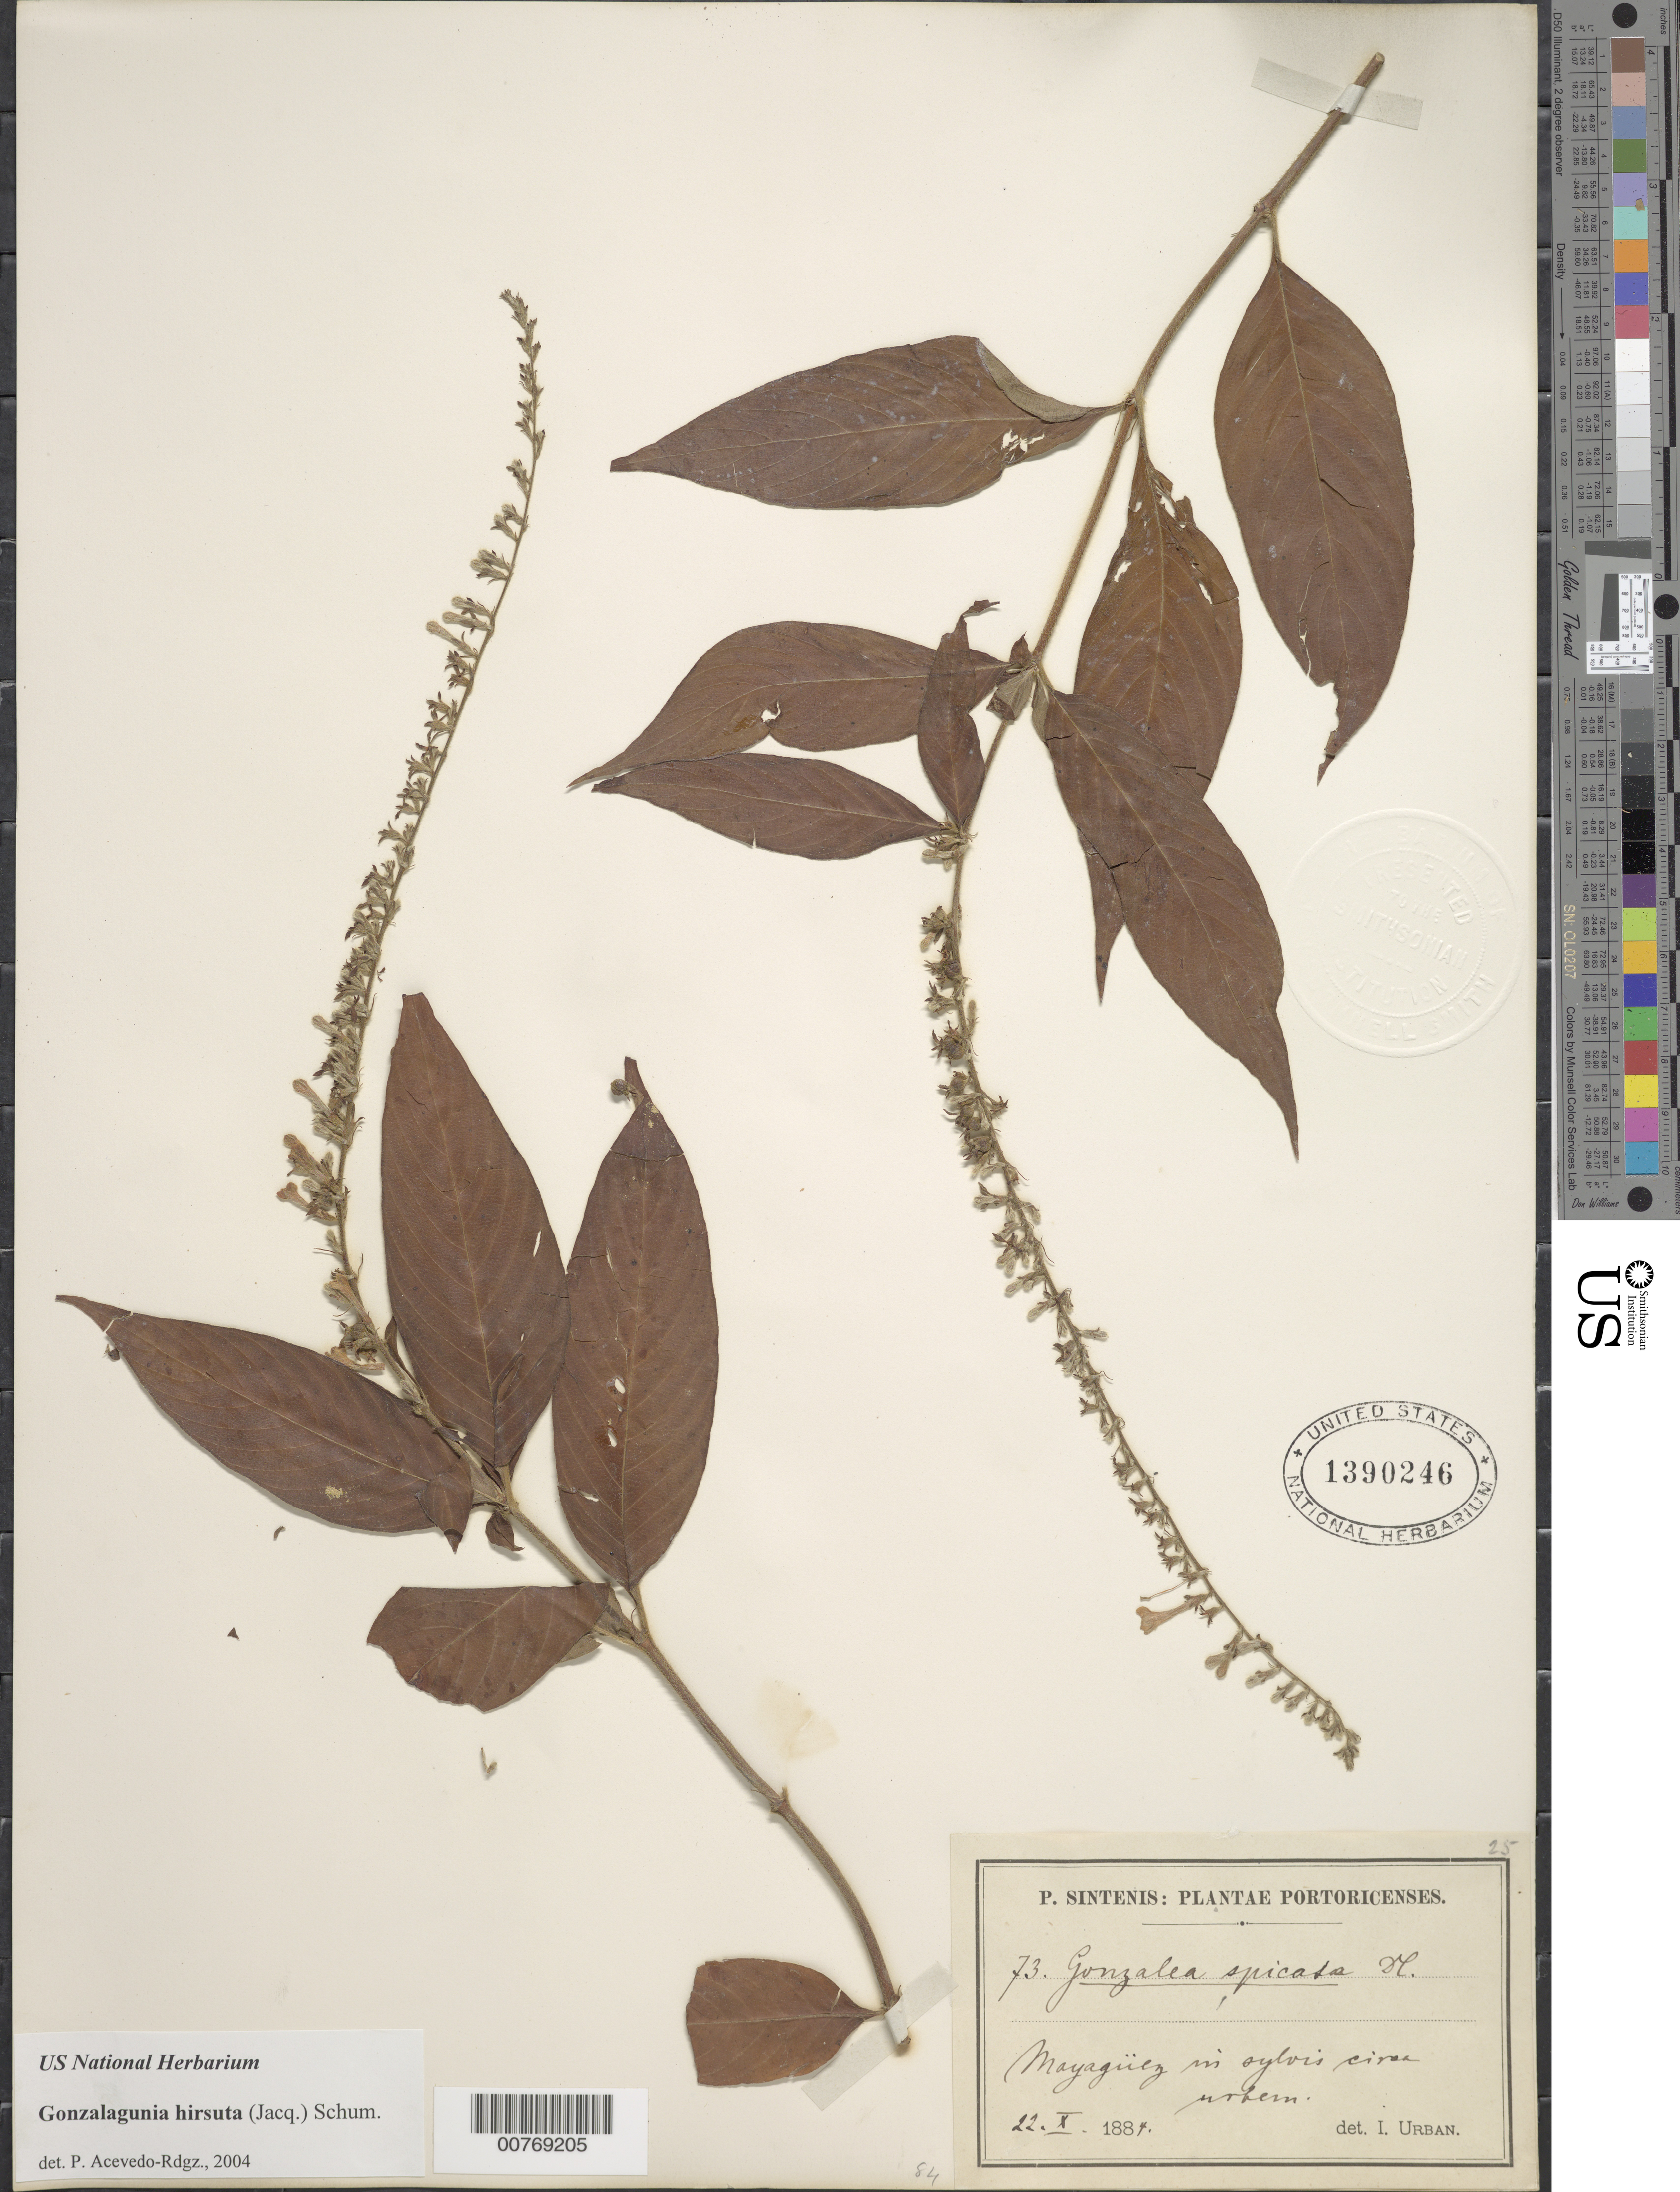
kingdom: Plantae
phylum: Tracheophyta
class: Magnoliopsida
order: Gentianales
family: Rubiaceae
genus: Gonzalagunia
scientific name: Gonzalagunia hirsuta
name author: (Jacq.) K. Schum.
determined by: Acevedo-Rodríguez, P., (BOT), Smithsonian Institution - National Museum of Natural History (UNITED STATES)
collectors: P. Sintenis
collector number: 73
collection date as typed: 22 Oct 1884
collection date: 1884-10-22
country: Puerto Rico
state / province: Mayagüez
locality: Mayagüez in sylvis circa urban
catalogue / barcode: US 1390246